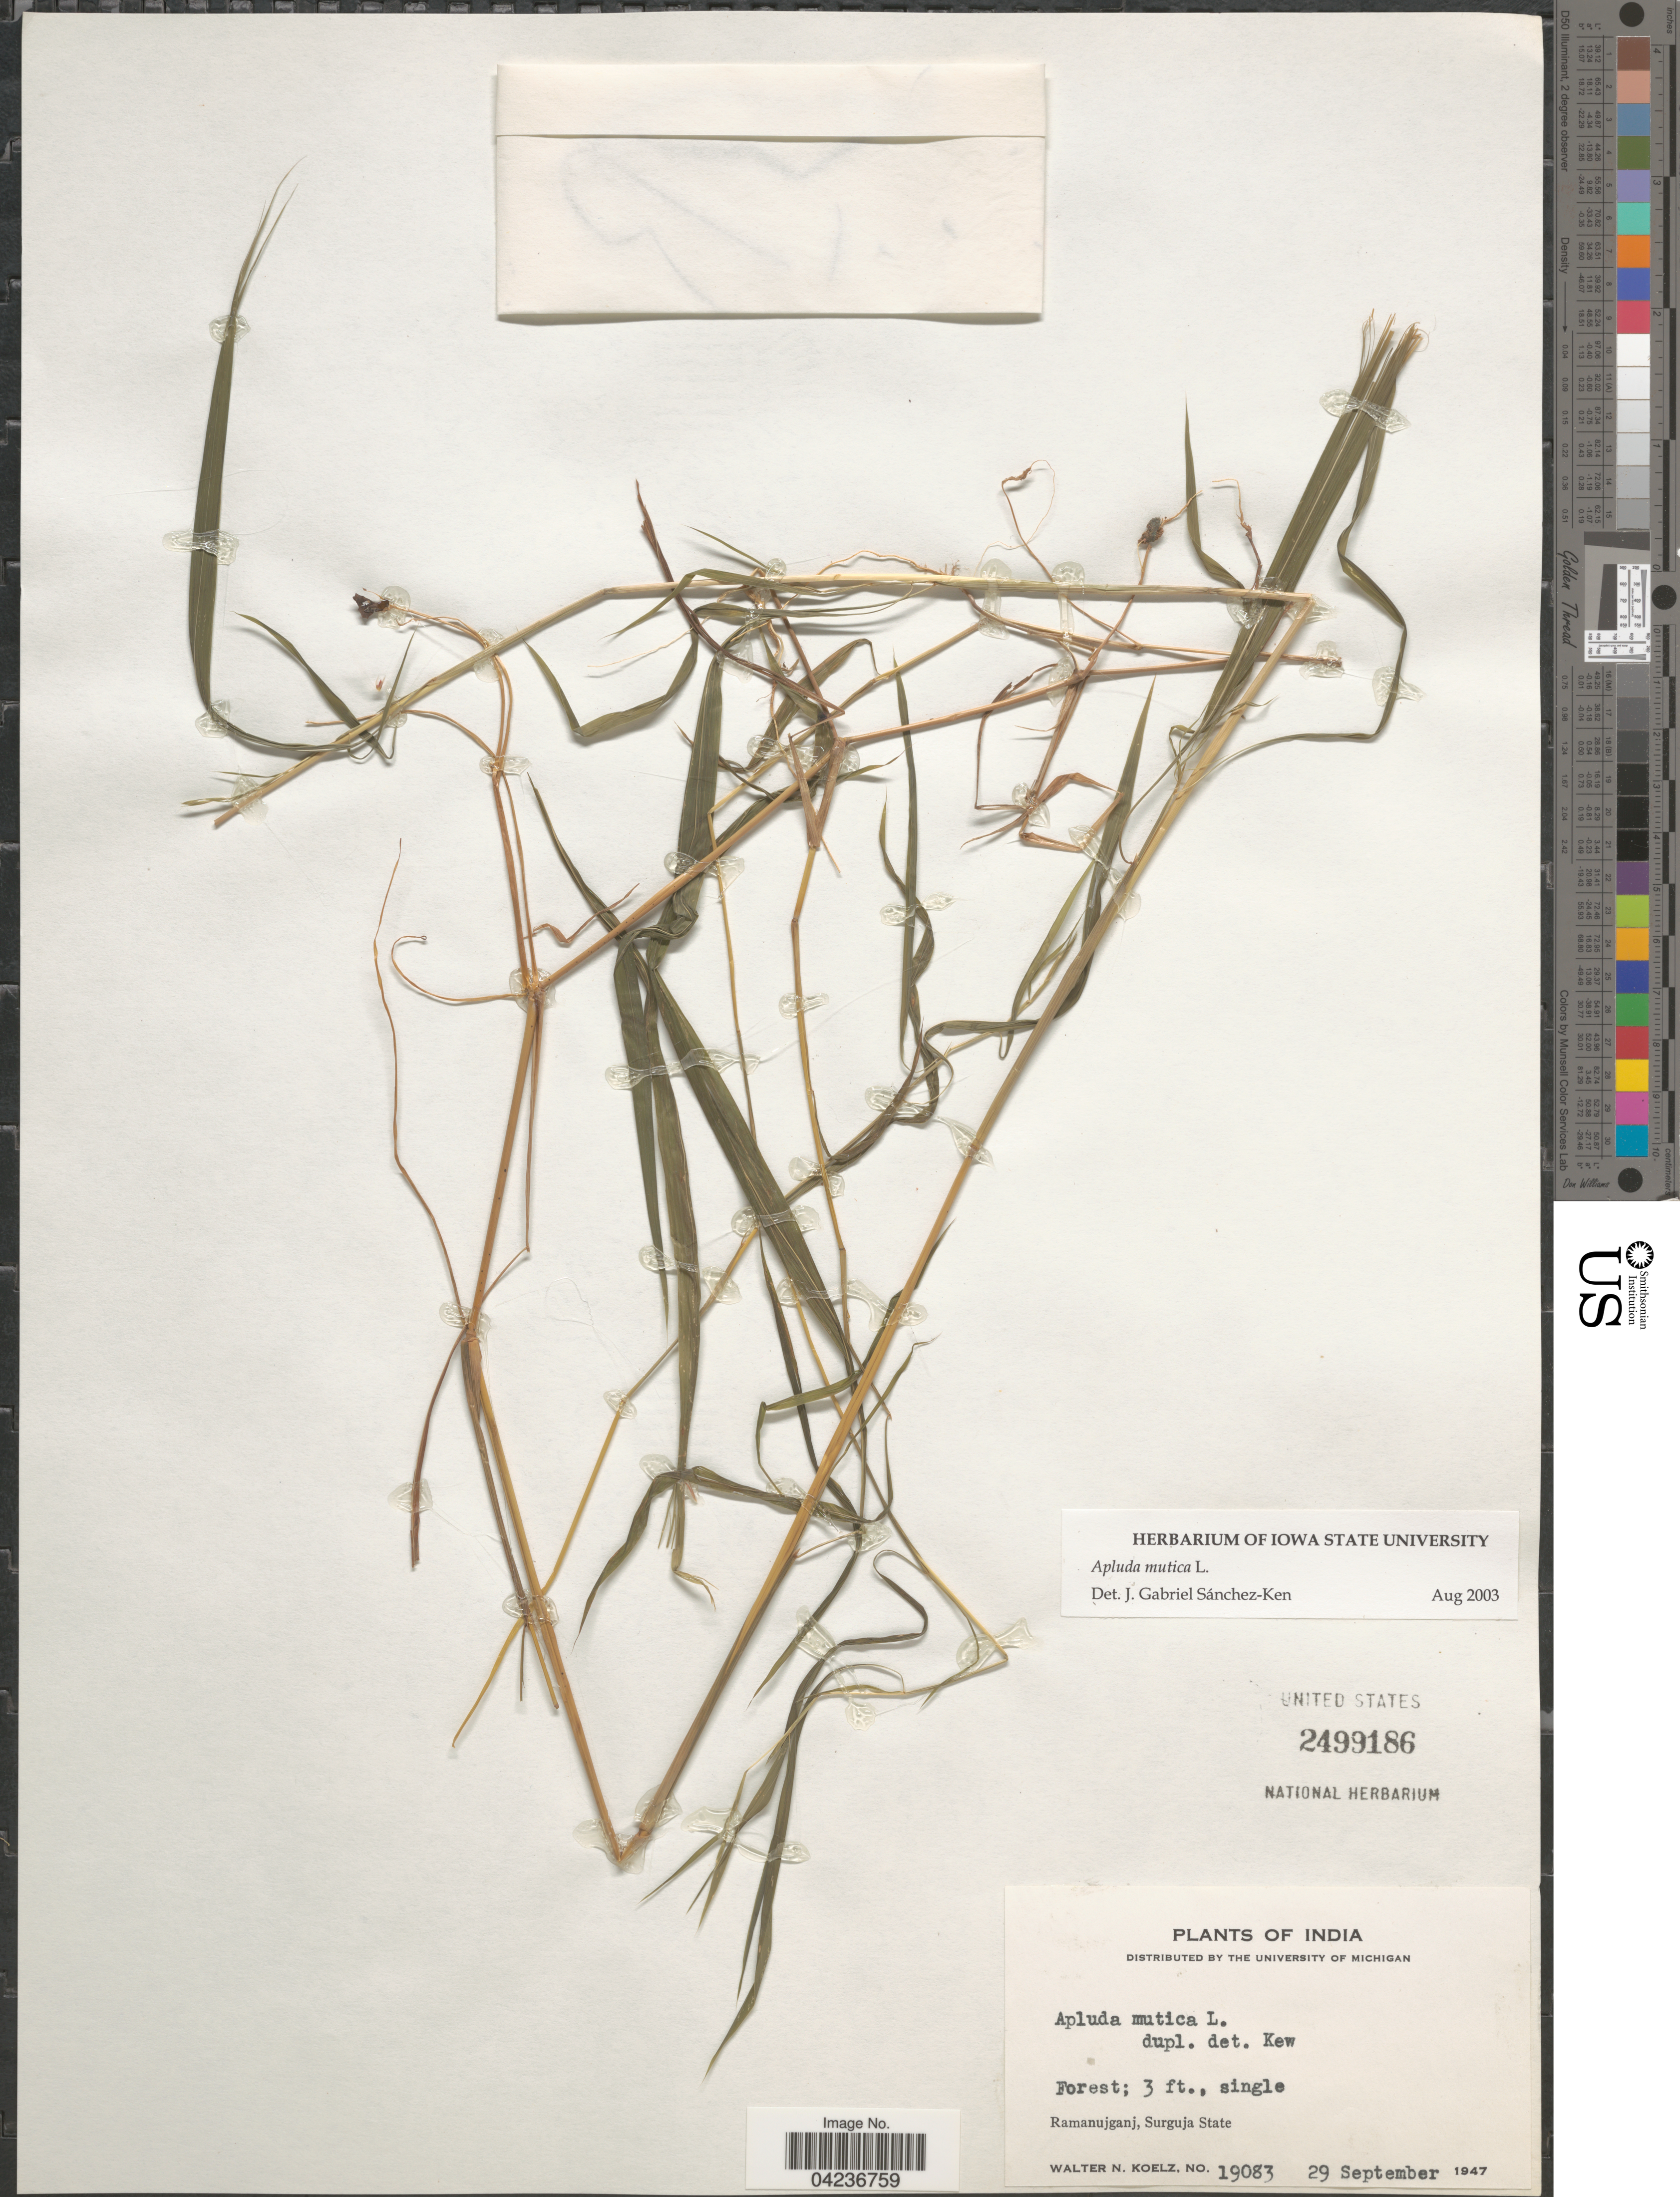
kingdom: Plantae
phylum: Tracheophyta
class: Liliopsida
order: Poales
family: Poaceae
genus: Apluda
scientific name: Apluda mutica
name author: L.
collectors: W. N. Koelz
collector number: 19083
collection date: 1947-09-29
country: India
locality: Ramanujganj, Surguja State.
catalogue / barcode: US 2499186